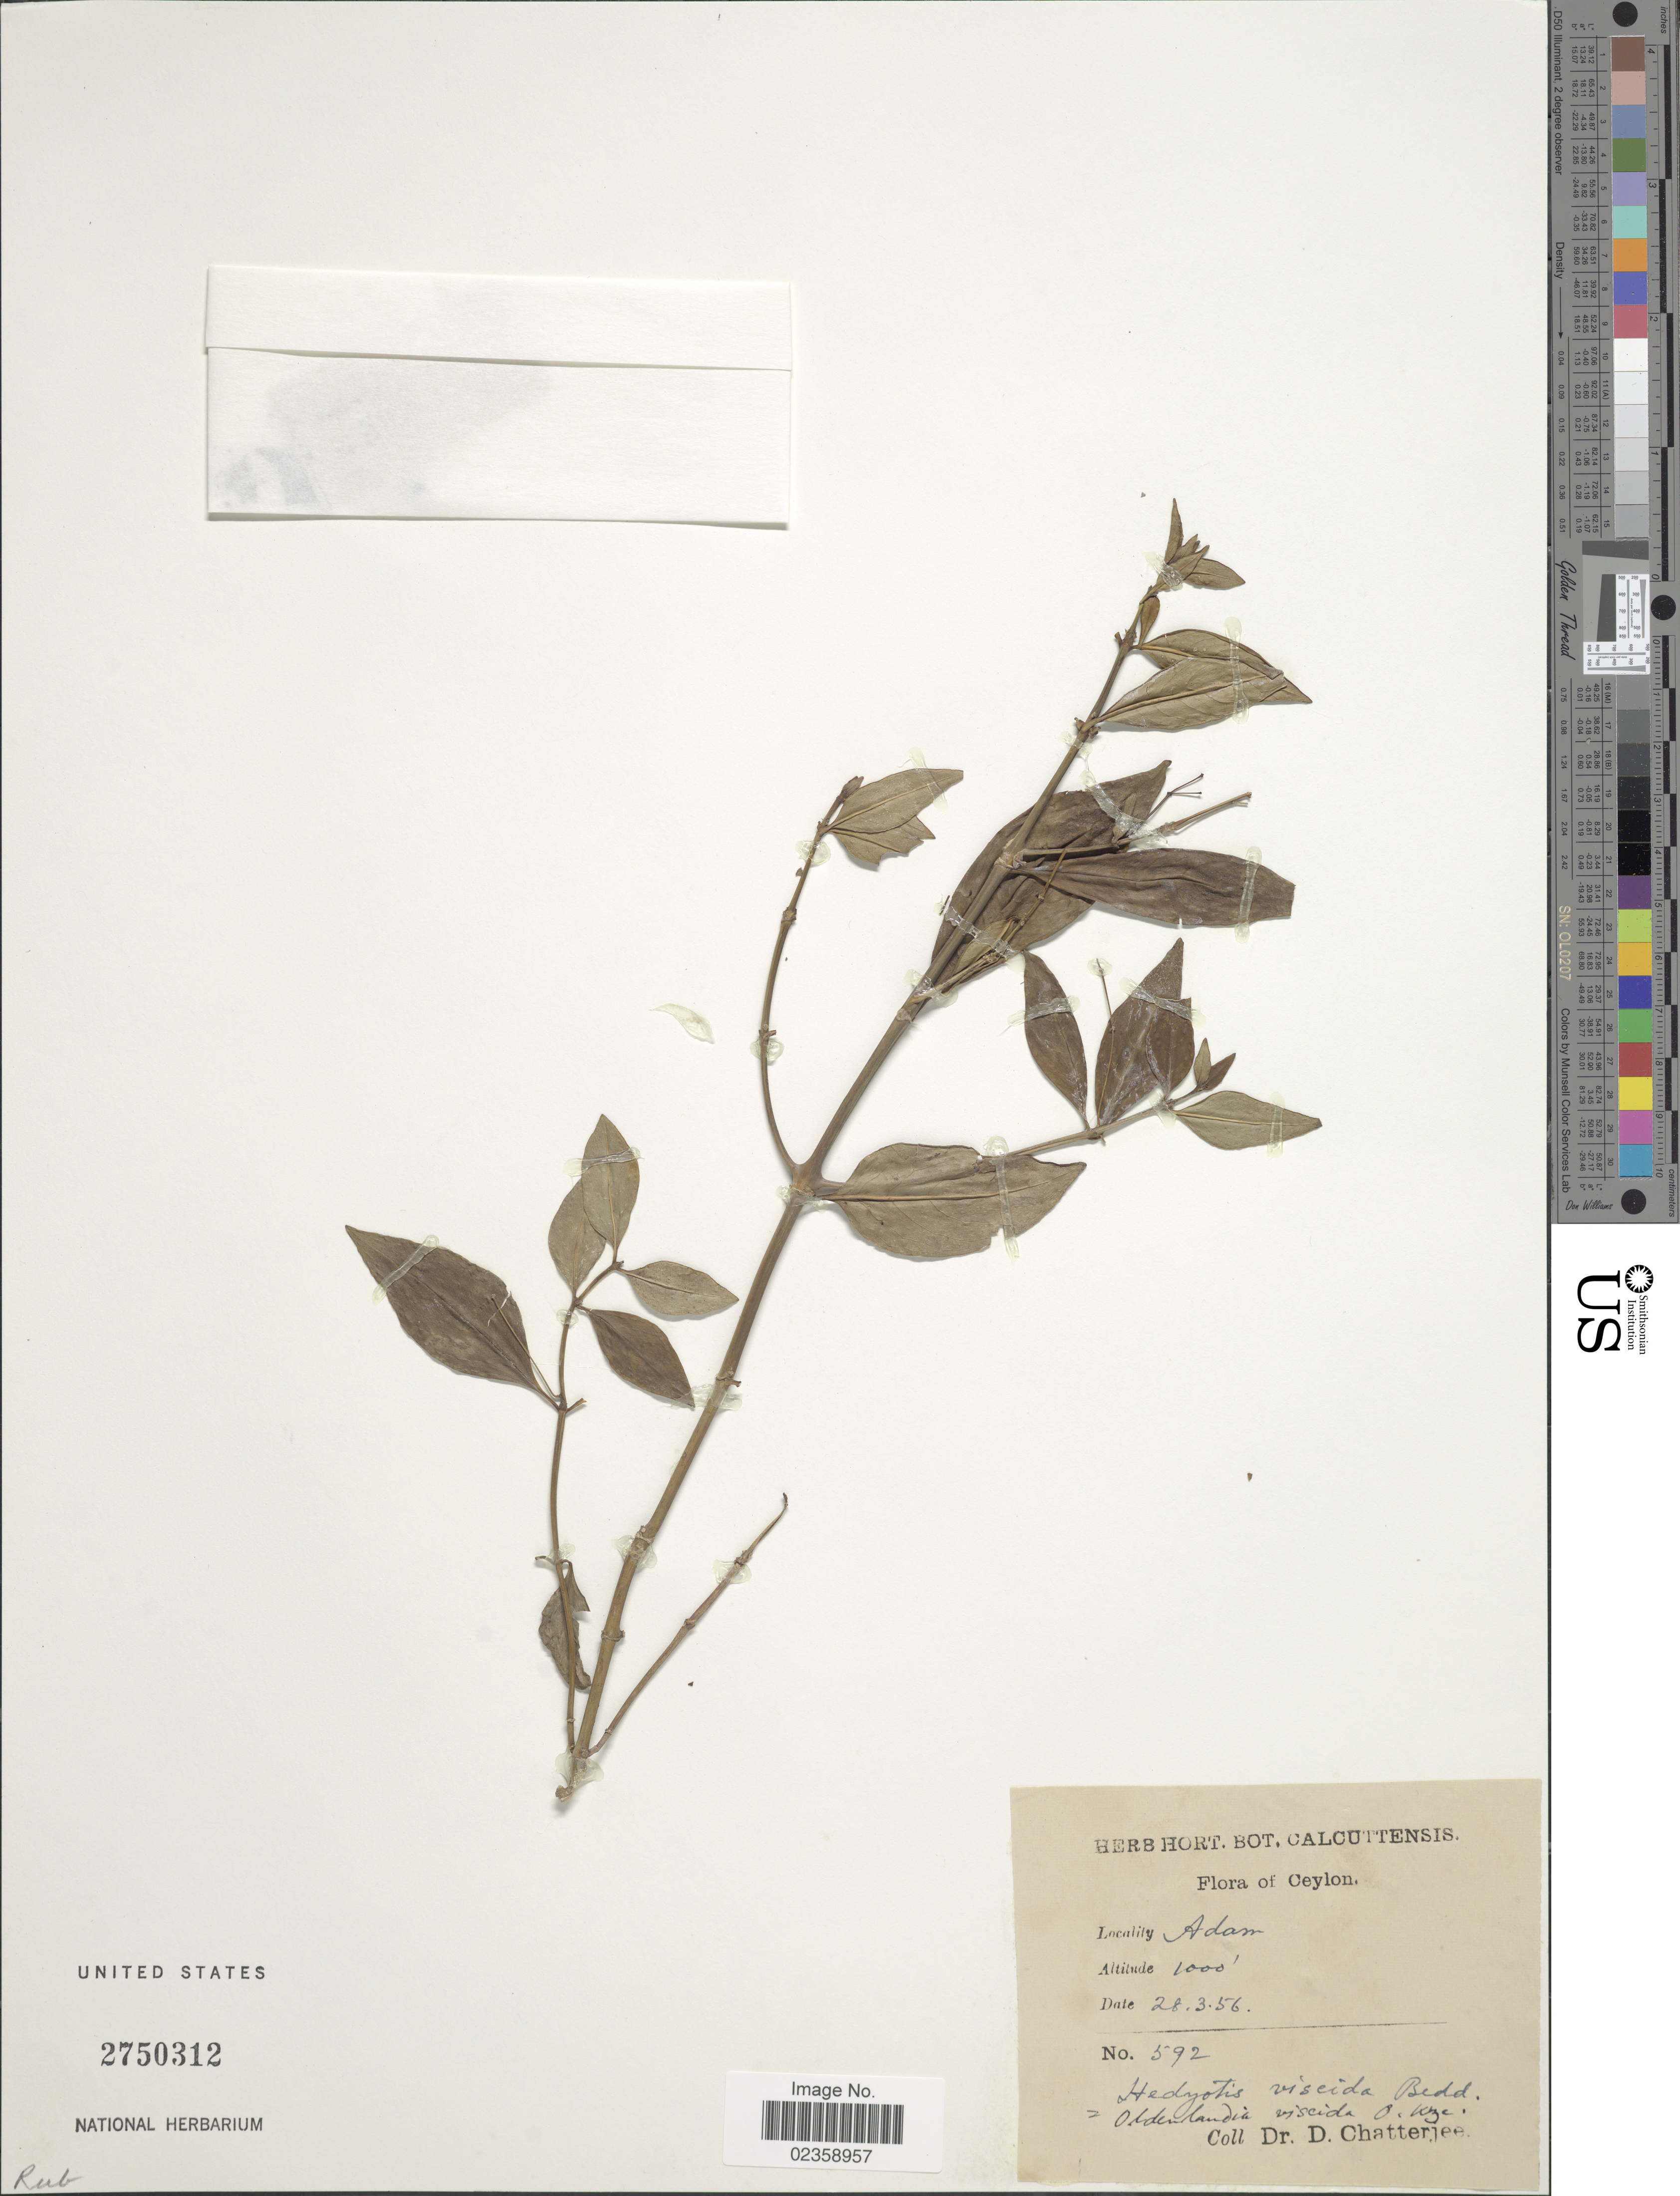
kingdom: Plantae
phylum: Tracheophyta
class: Magnoliopsida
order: Gentianales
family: Rubiaceae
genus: Oldenlandia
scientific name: Oldenlandia viscida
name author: (Bedd.) Kuntze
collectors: D. Chatterjee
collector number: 592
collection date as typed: Transcribed d/m/y: 28/3/56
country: Sri Lanka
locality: Ceylon. Adam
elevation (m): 305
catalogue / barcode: US 2750312